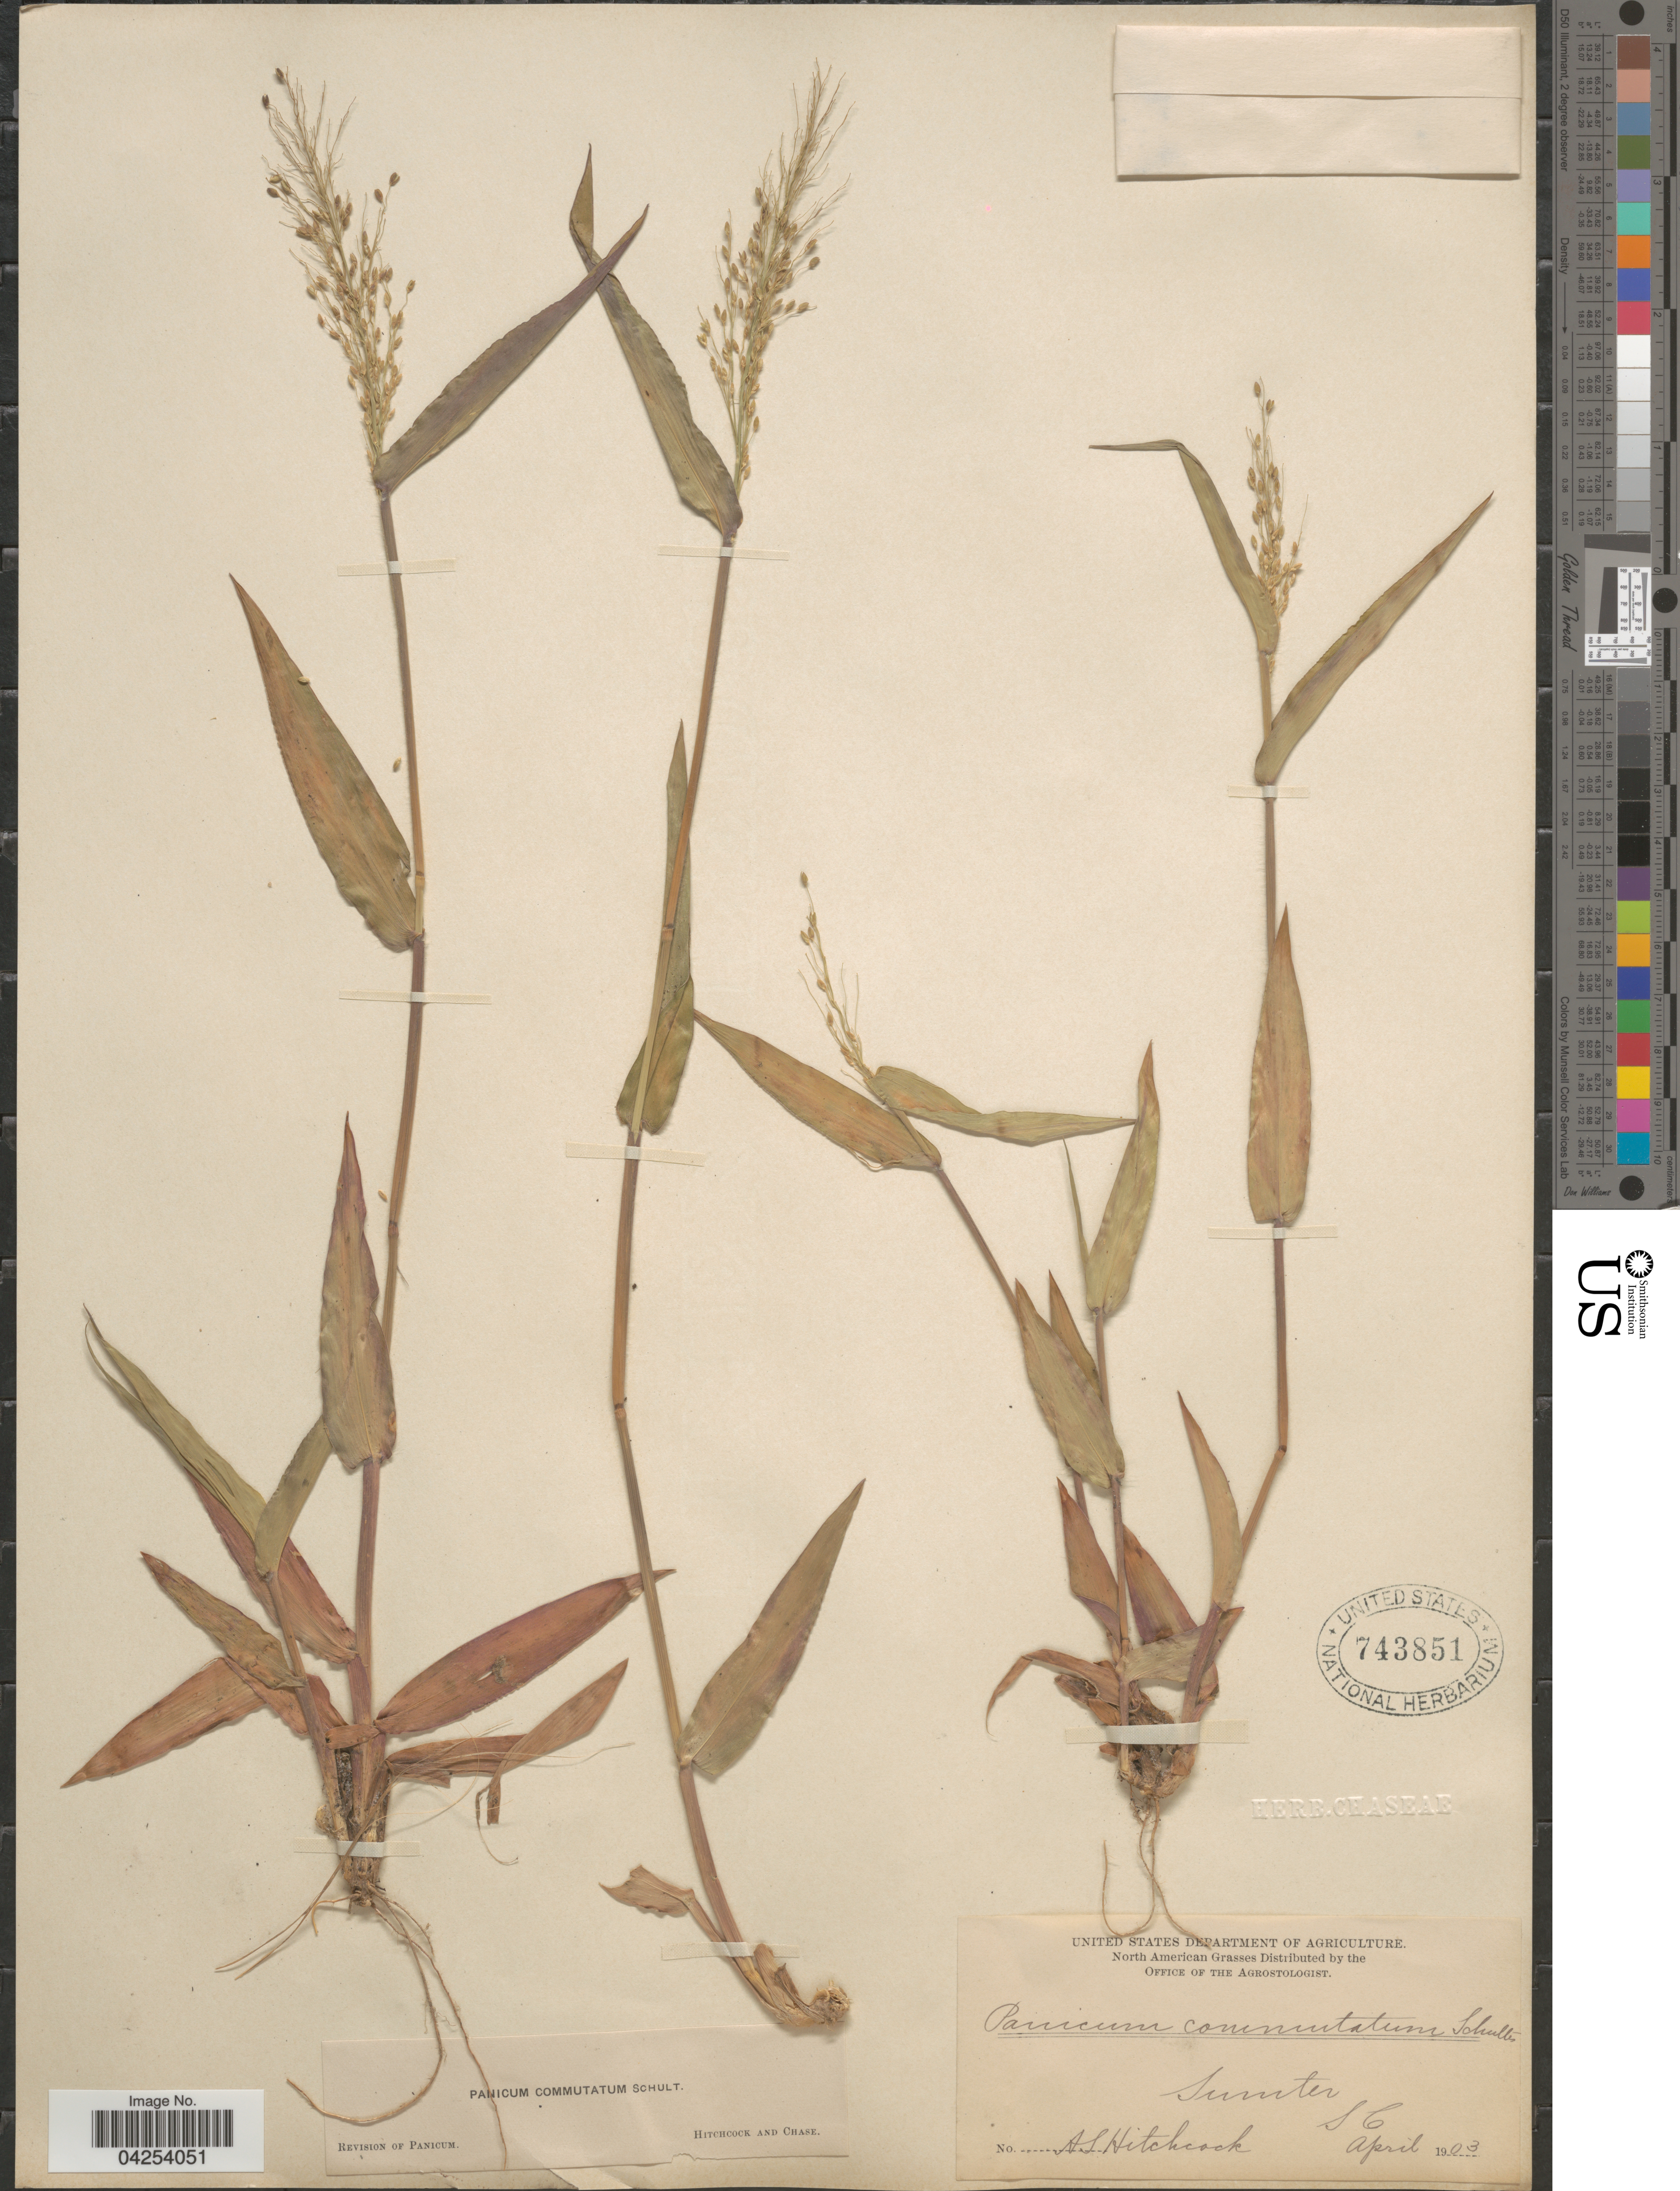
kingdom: Plantae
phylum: Tracheophyta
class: Liliopsida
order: Poales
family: Poaceae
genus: Dichanthelium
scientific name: Dichanthelium commutatum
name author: (Schult.) Gould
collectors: A. S. Hitchcock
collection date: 1903-04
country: United States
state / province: South Carolina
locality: Sumter.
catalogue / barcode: US 743851